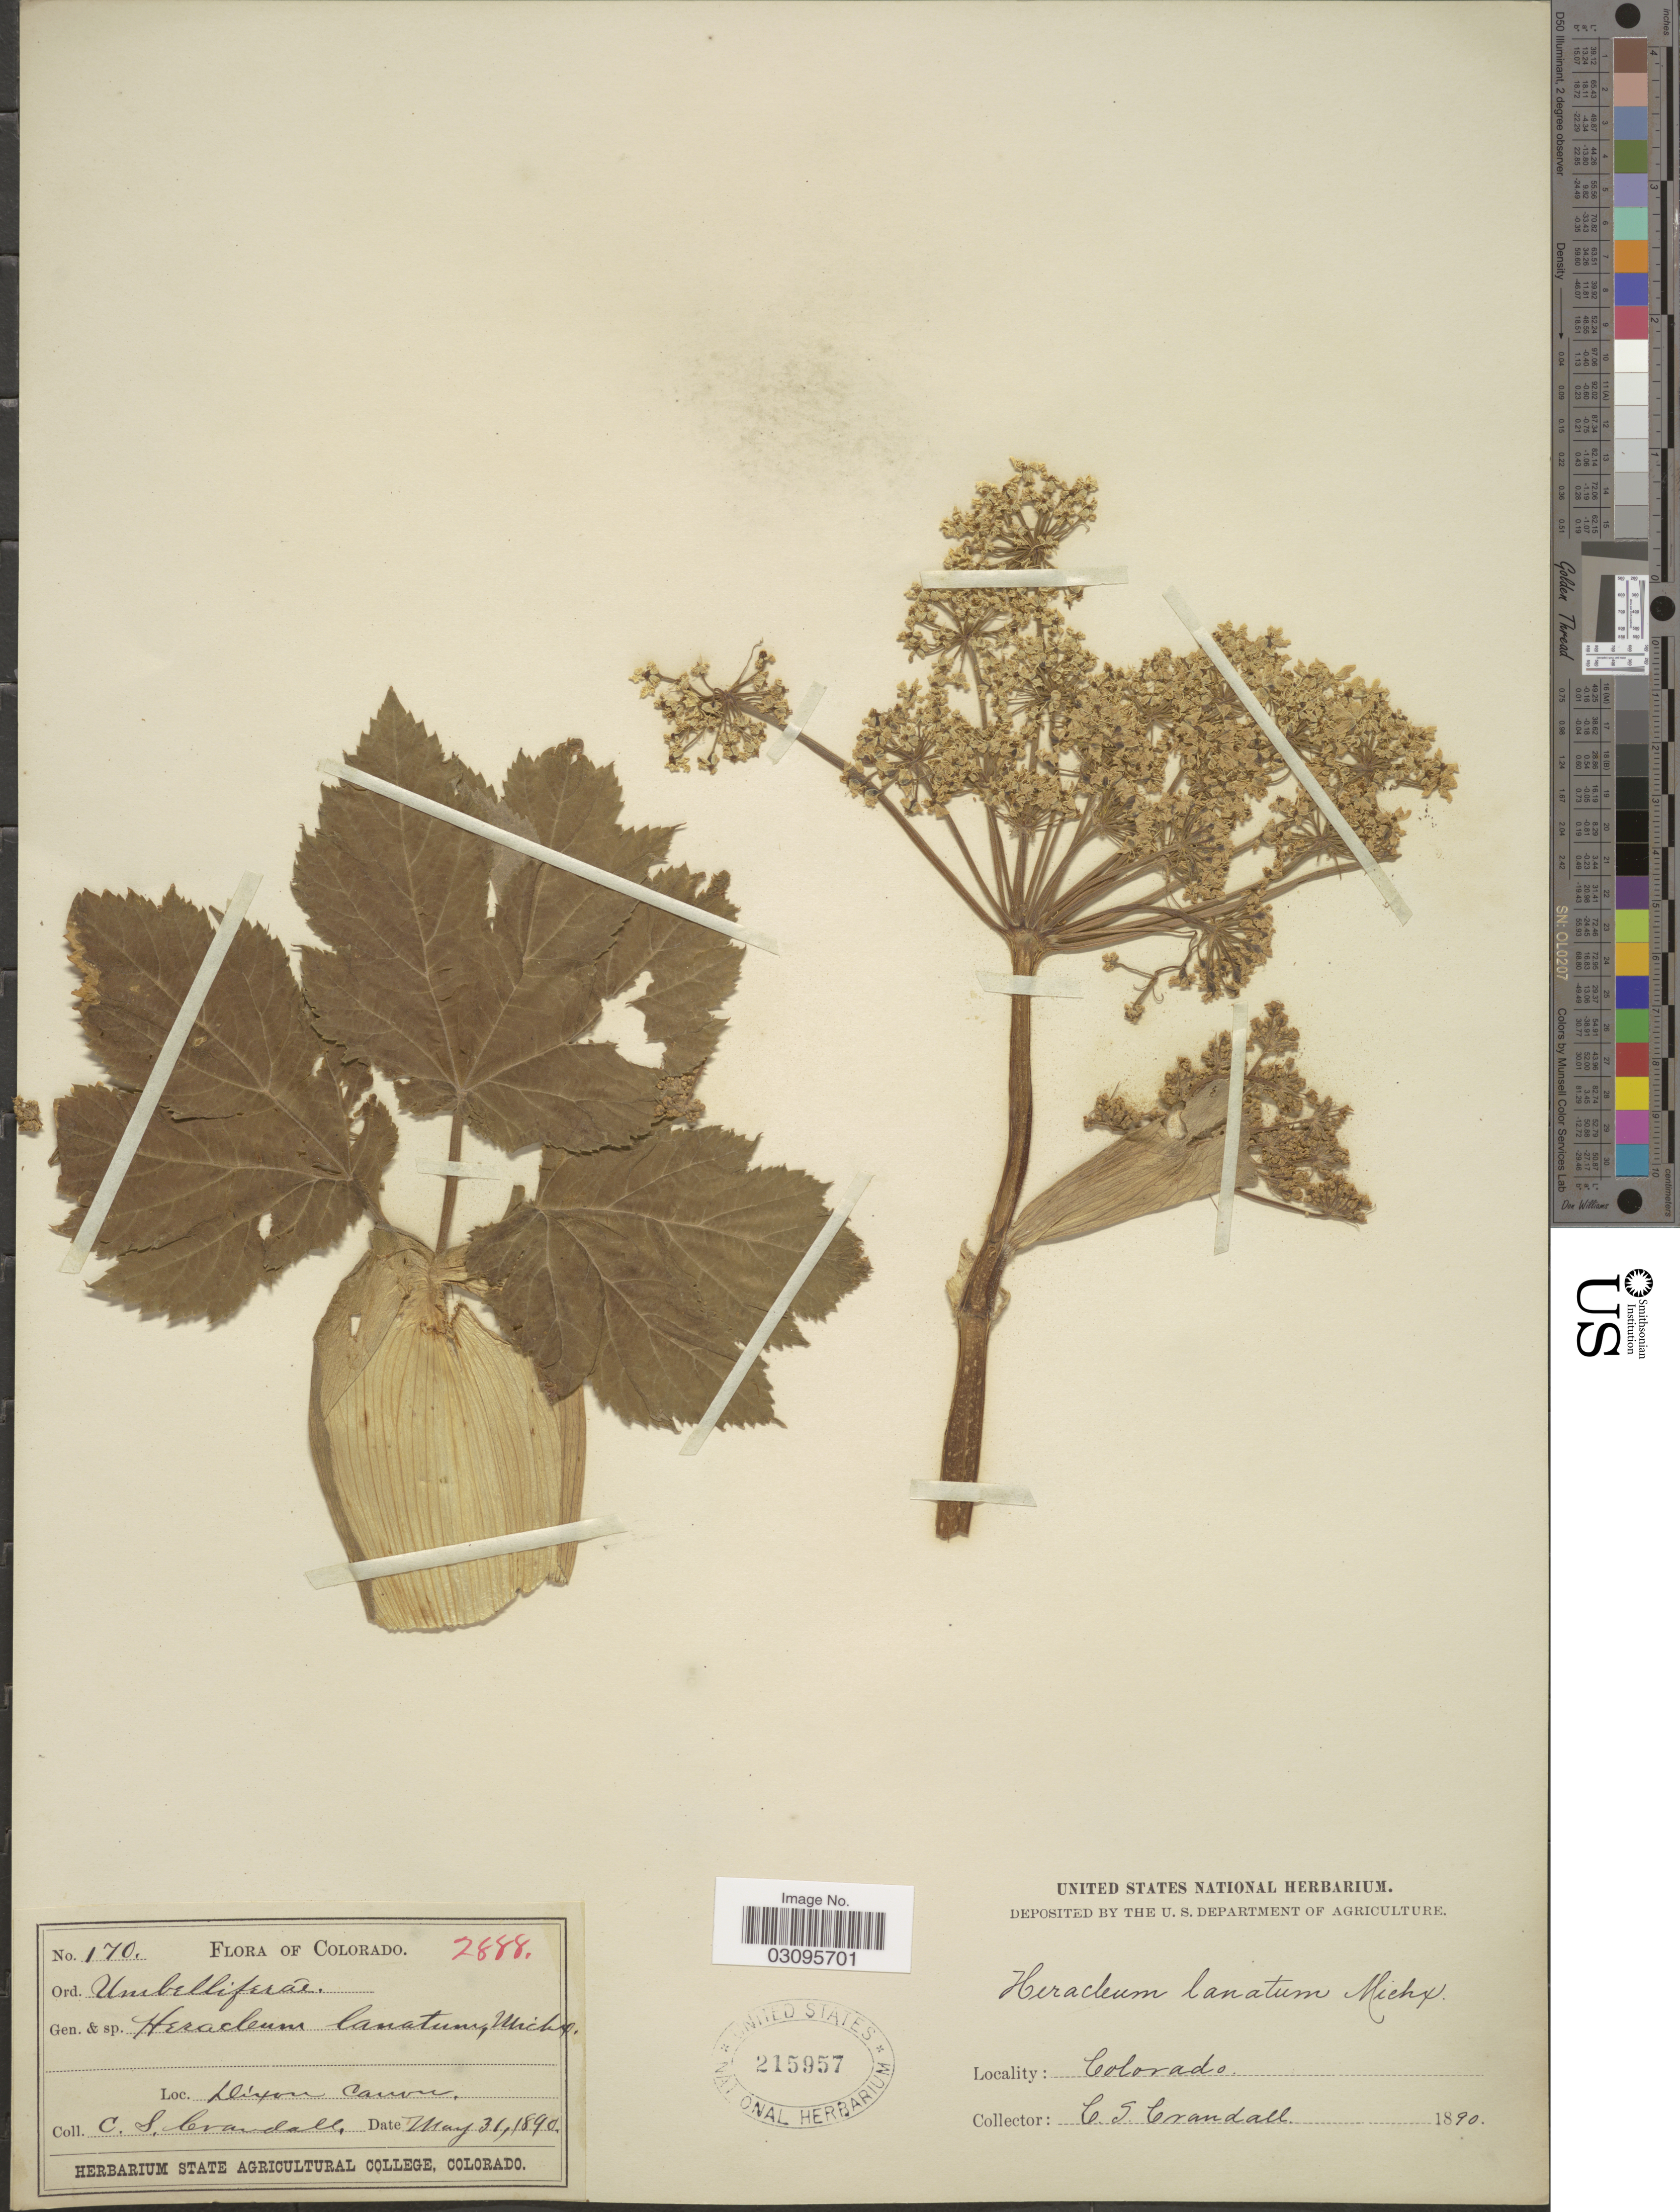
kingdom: Plantae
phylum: Tracheophyta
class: Magnoliopsida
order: Apiales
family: Apiaceae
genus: Heracleum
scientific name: Heracleum lanatum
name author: Michx.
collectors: C. Crandall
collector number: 170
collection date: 1890-05-31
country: United States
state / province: Colorado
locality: Dixon Canon.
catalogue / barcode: US 215957